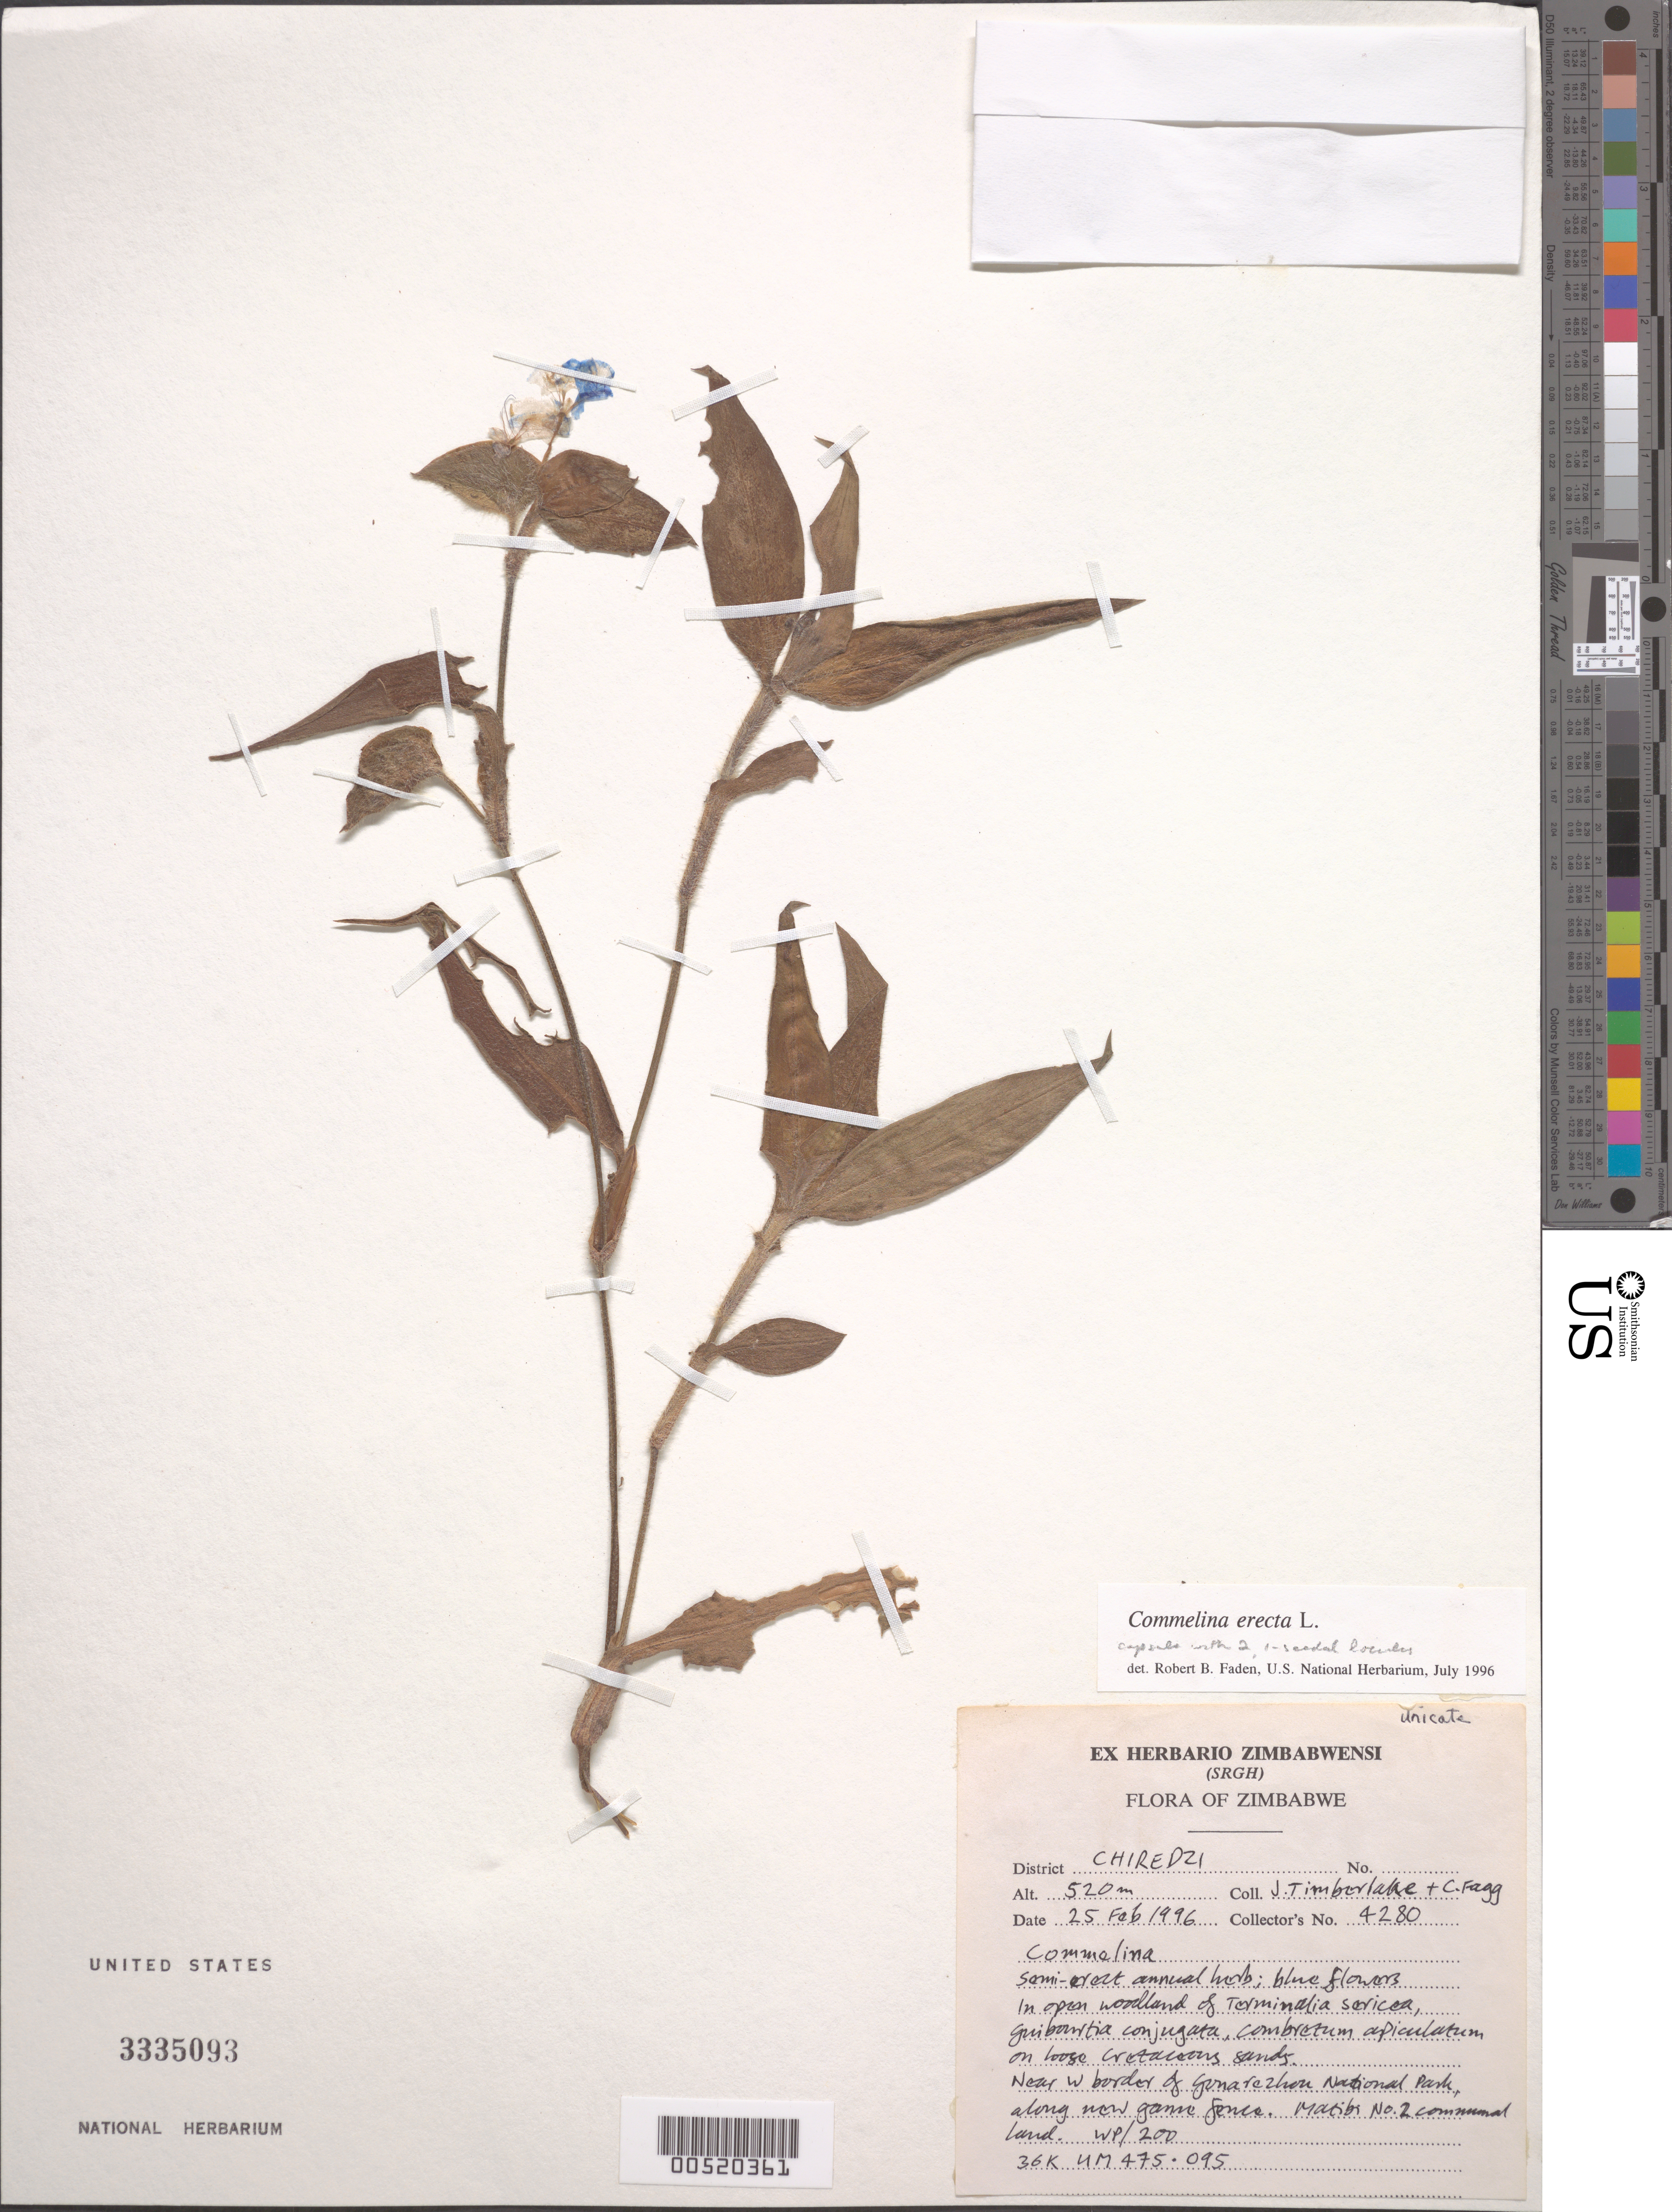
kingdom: Plantae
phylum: Tracheophyta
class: Liliopsida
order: Commelinales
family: Commelinaceae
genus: Commelina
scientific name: Commelina erecta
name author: L.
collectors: J. Timberlake & C. Fagg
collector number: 4280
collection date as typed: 23 Feb 1996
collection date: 1996-02-23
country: Zimbabwe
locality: Chiredzi, w border of gonarezhon national park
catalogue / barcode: US 3335093